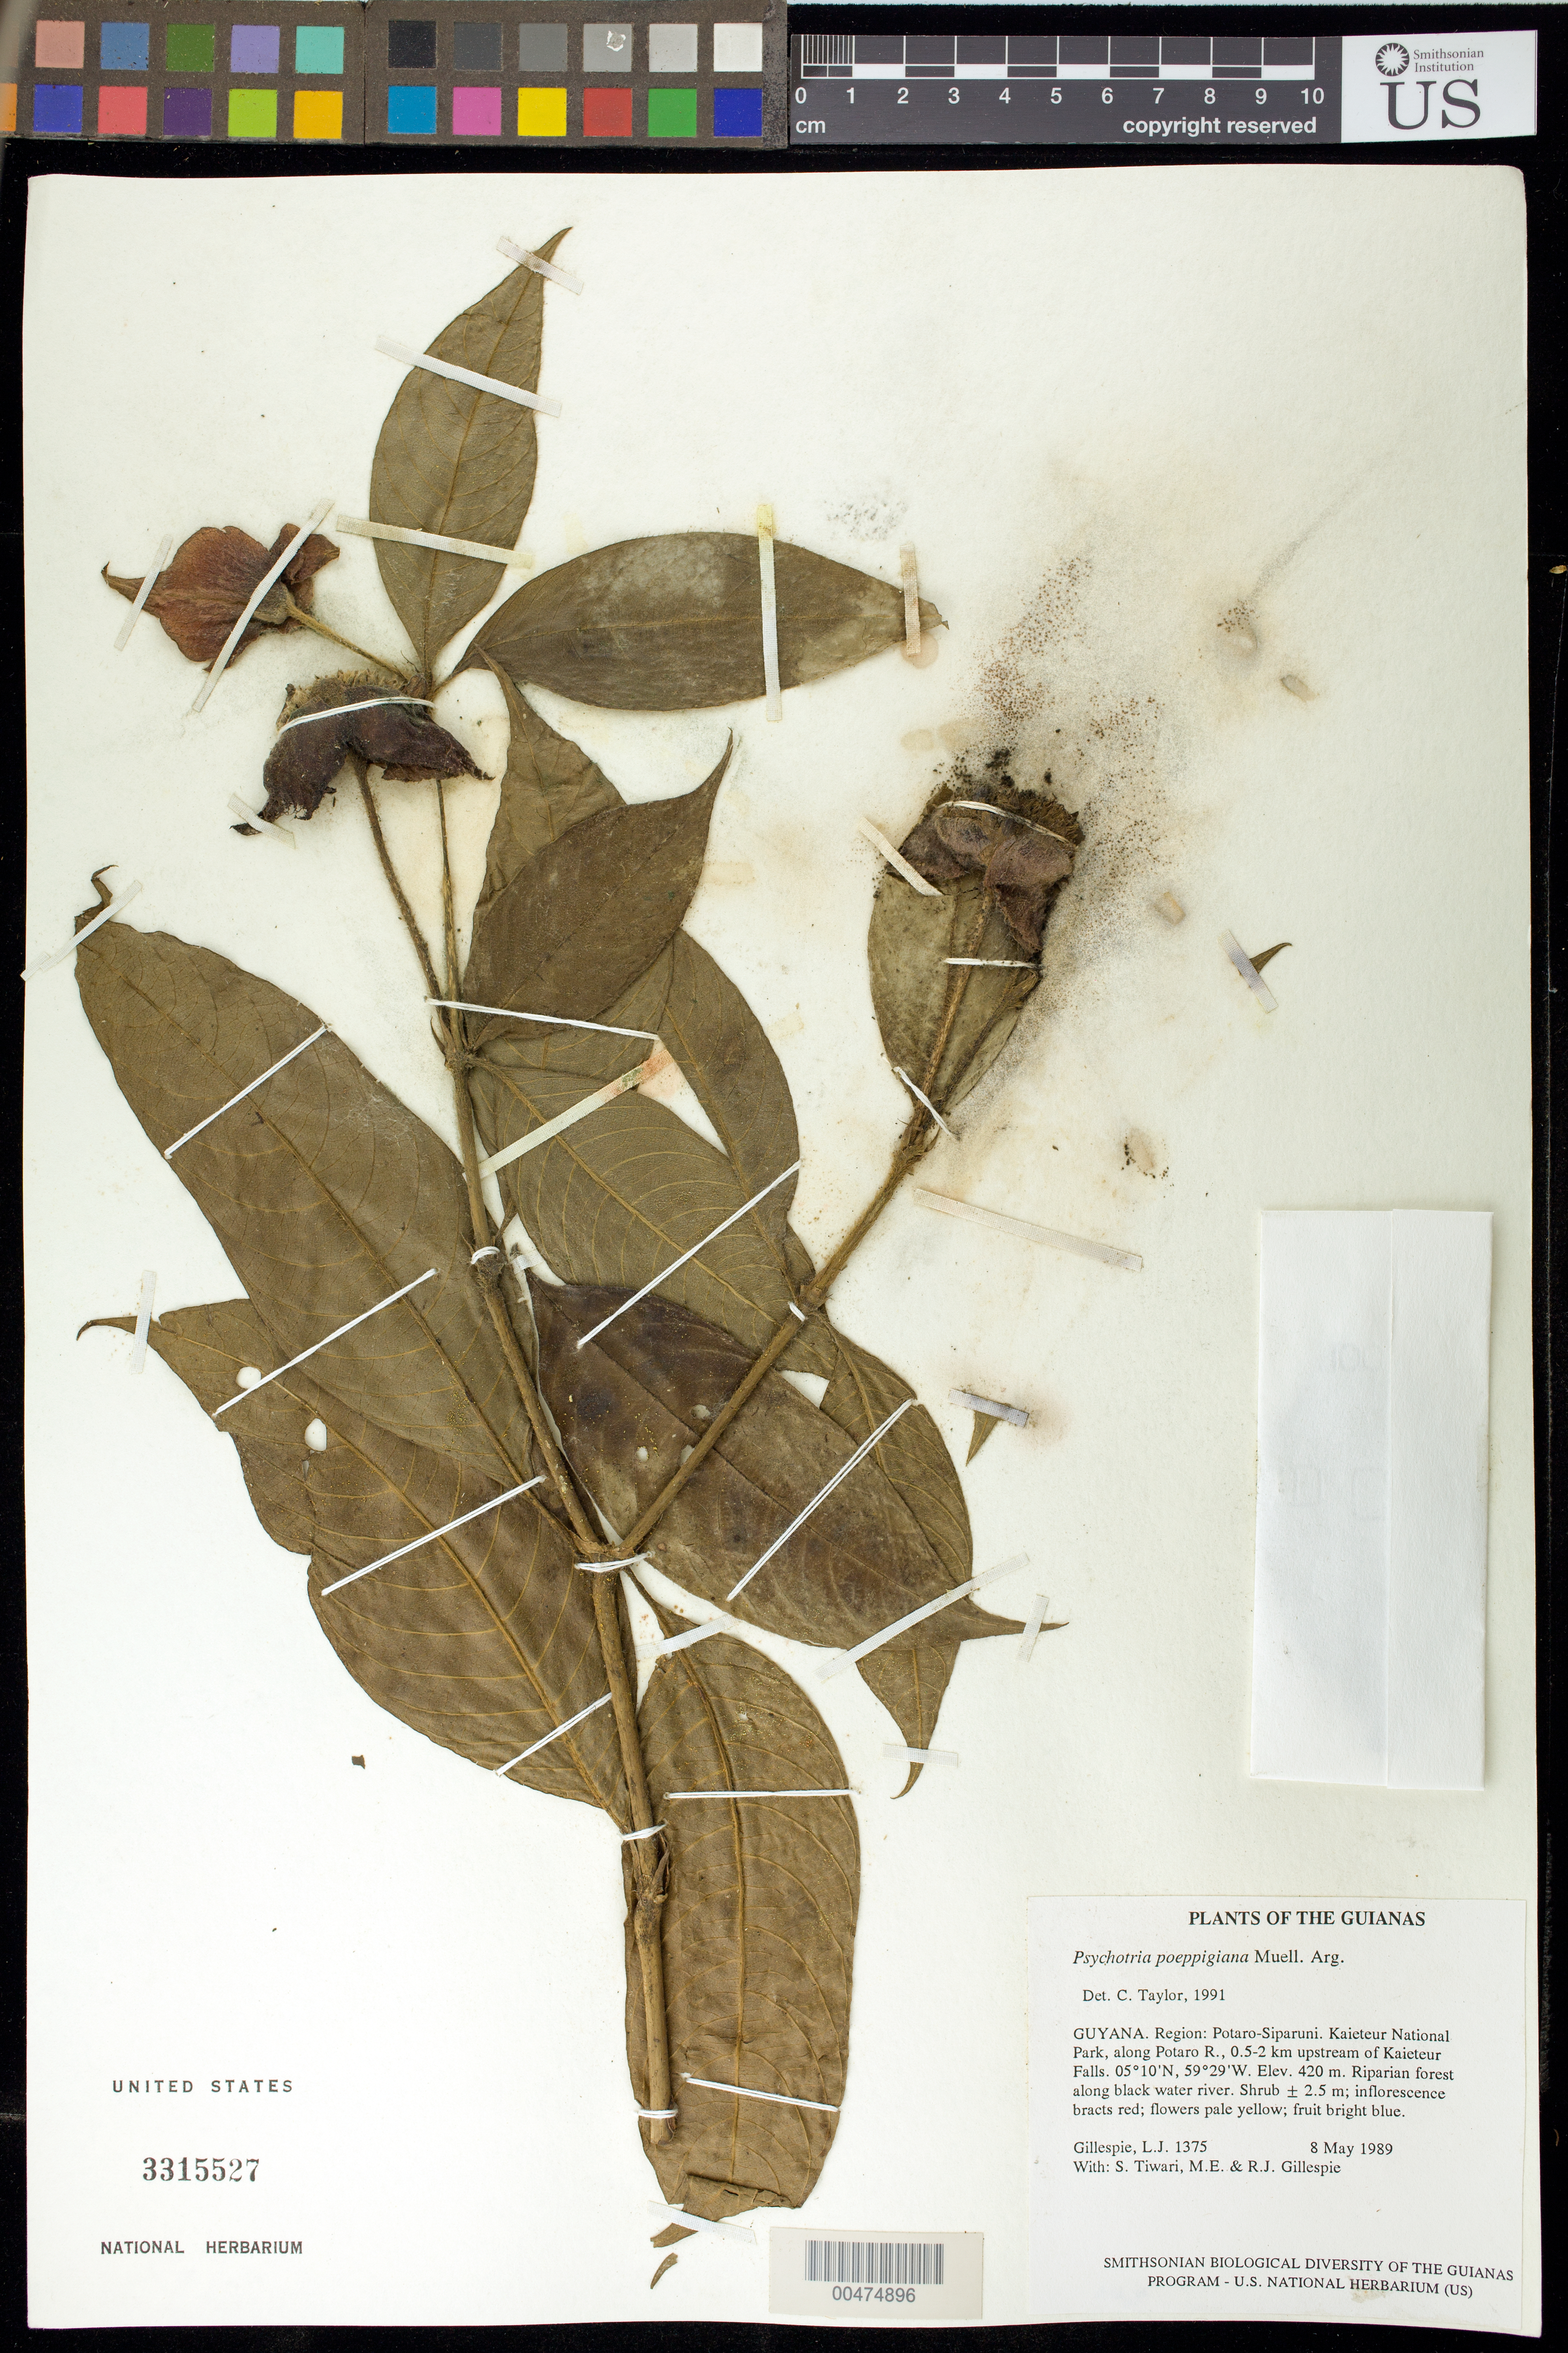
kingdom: Plantae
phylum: Tracheophyta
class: Magnoliopsida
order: Gentianales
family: Rubiaceae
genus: Palicourea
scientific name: Palicourea tomentosa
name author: (Aubl.) Borhidi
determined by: Kirkbride, J. H., Jr.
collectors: L. J. Gillespie, S. Tiwari, M. Gillespie & R. Gillespie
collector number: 1375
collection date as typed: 8 May 1989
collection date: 1989-05-08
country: Guyana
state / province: Potaro-Siparuni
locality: Kaieteur National Park, along Potaro R., 0.5-2 km upstream of Kaieteur Falls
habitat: Riparian forest along black water river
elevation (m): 420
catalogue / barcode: US 3315527